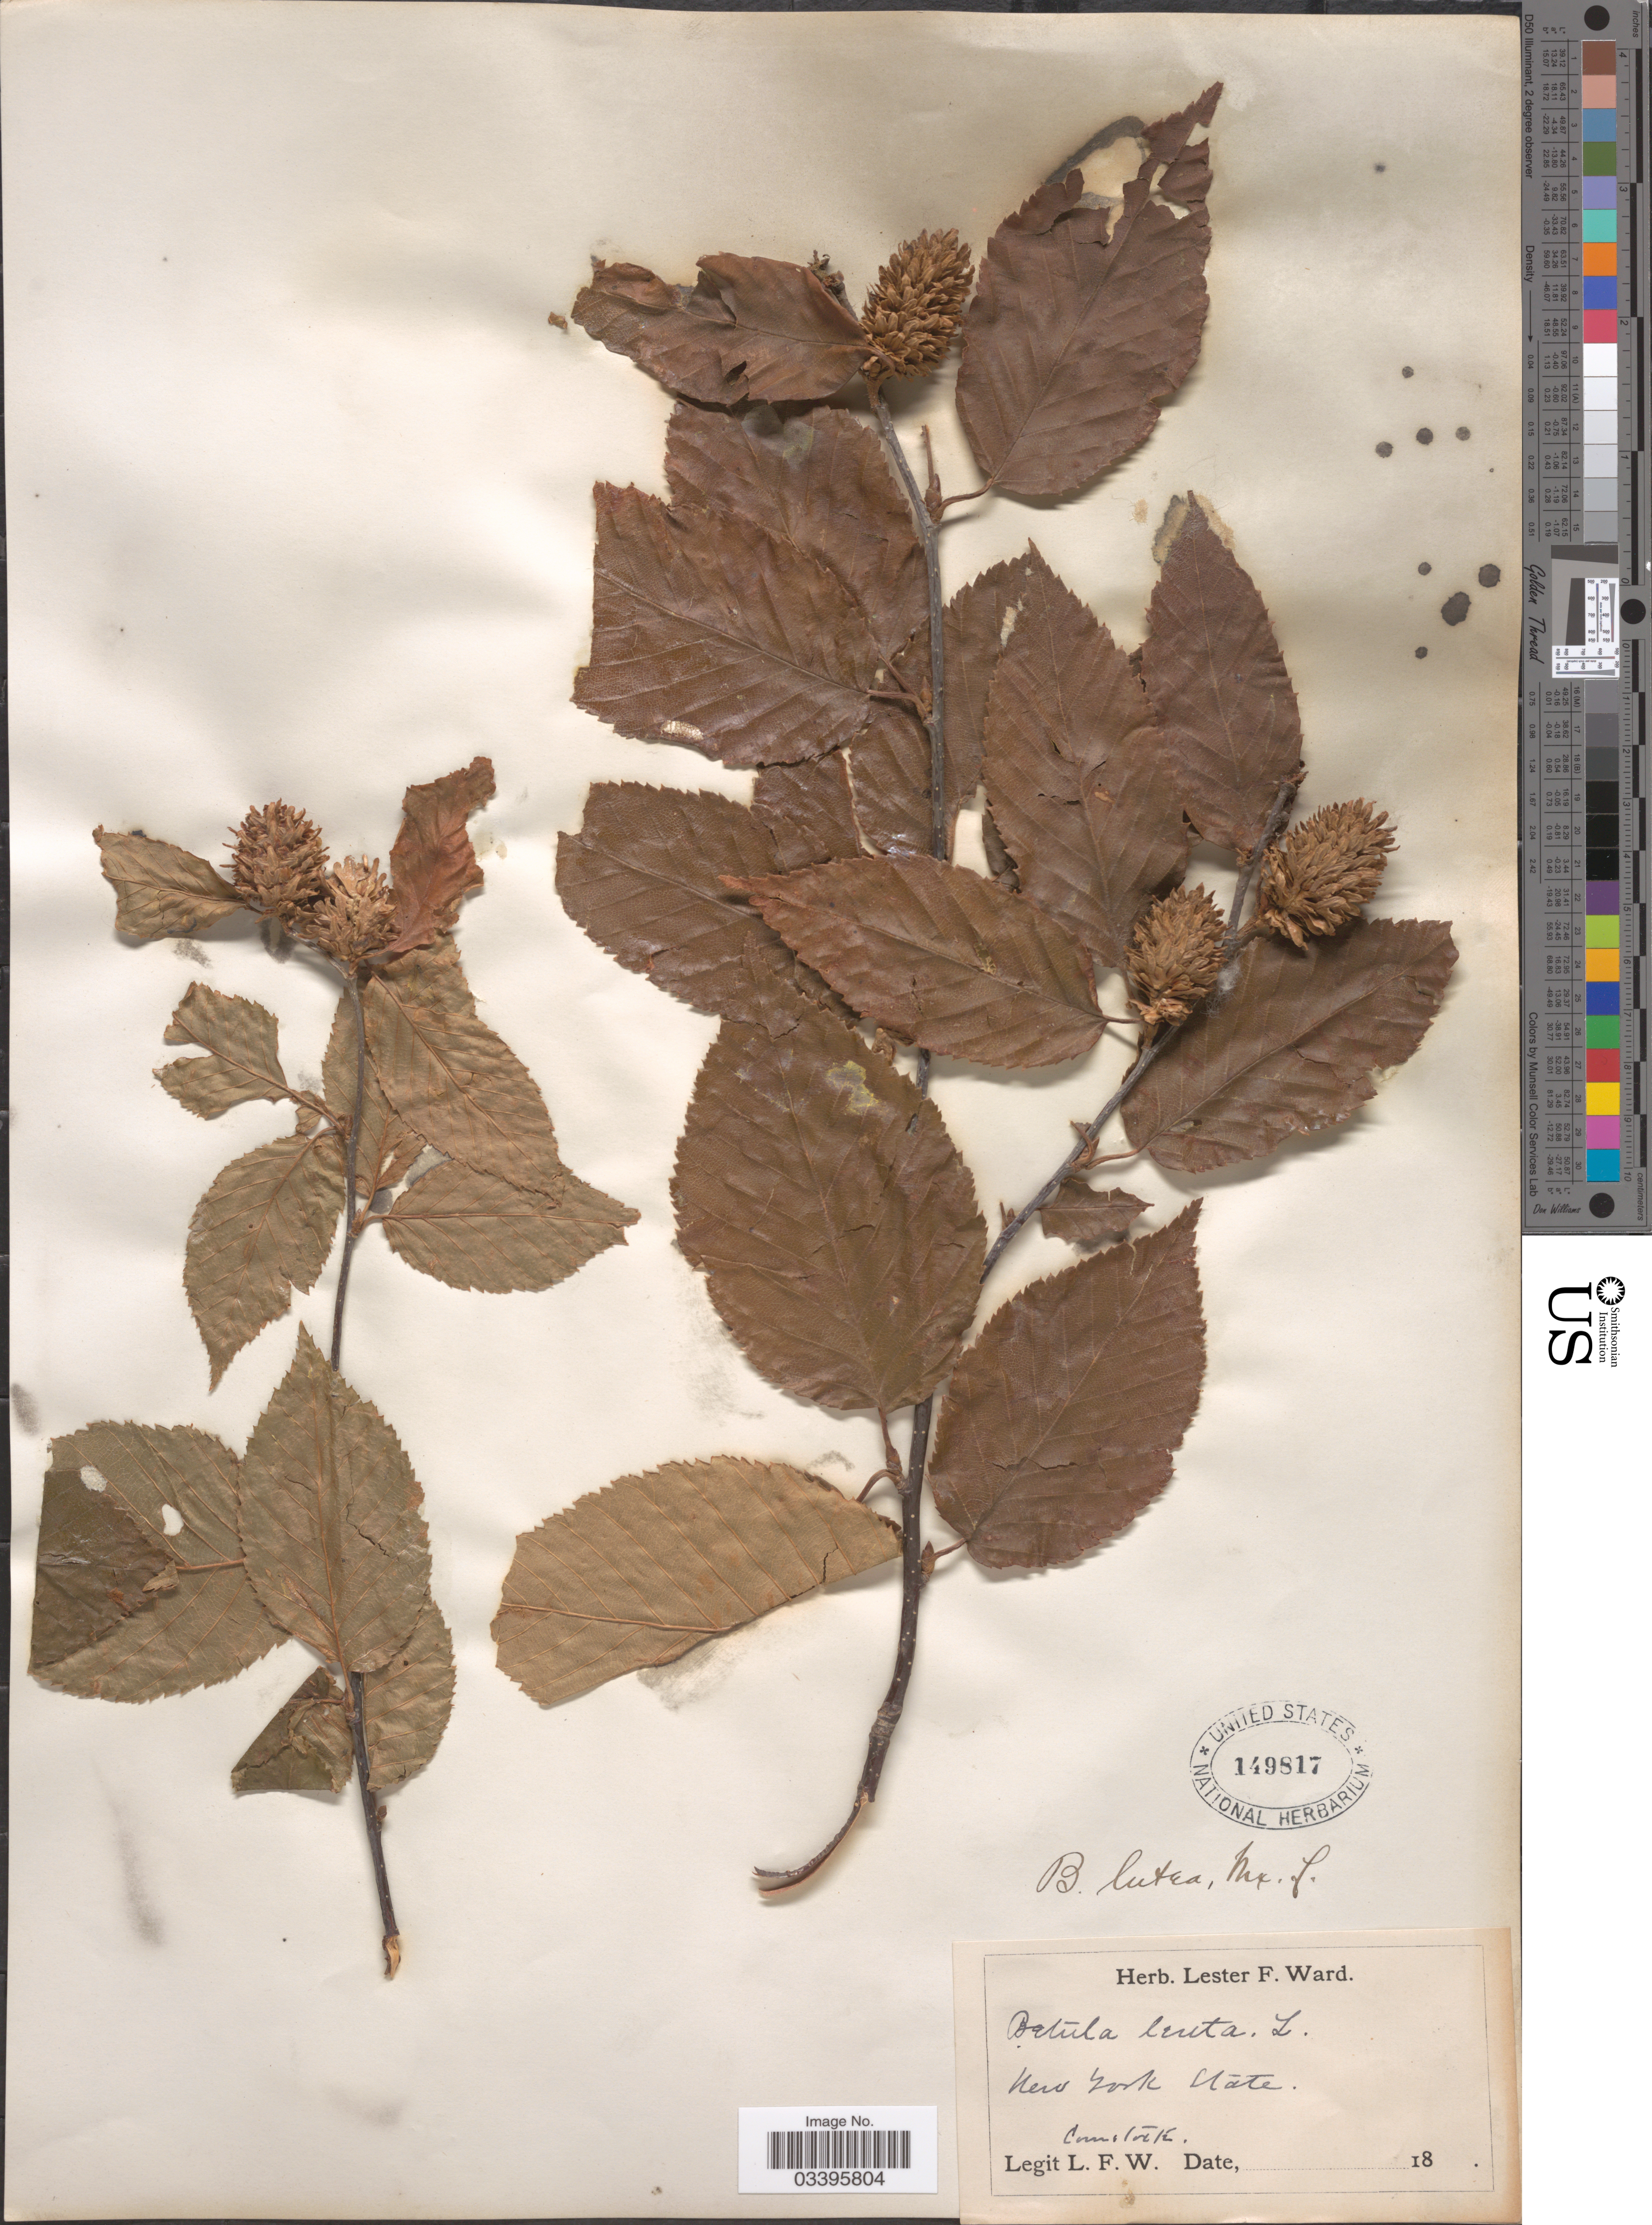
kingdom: Plantae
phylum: Tracheophyta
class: Magnoliopsida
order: Fagales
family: Betulaceae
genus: Betula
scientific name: Betula lutea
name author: F. Michx.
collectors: L. F. Ward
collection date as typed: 18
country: United States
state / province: New York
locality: New York State.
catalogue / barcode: US 149817